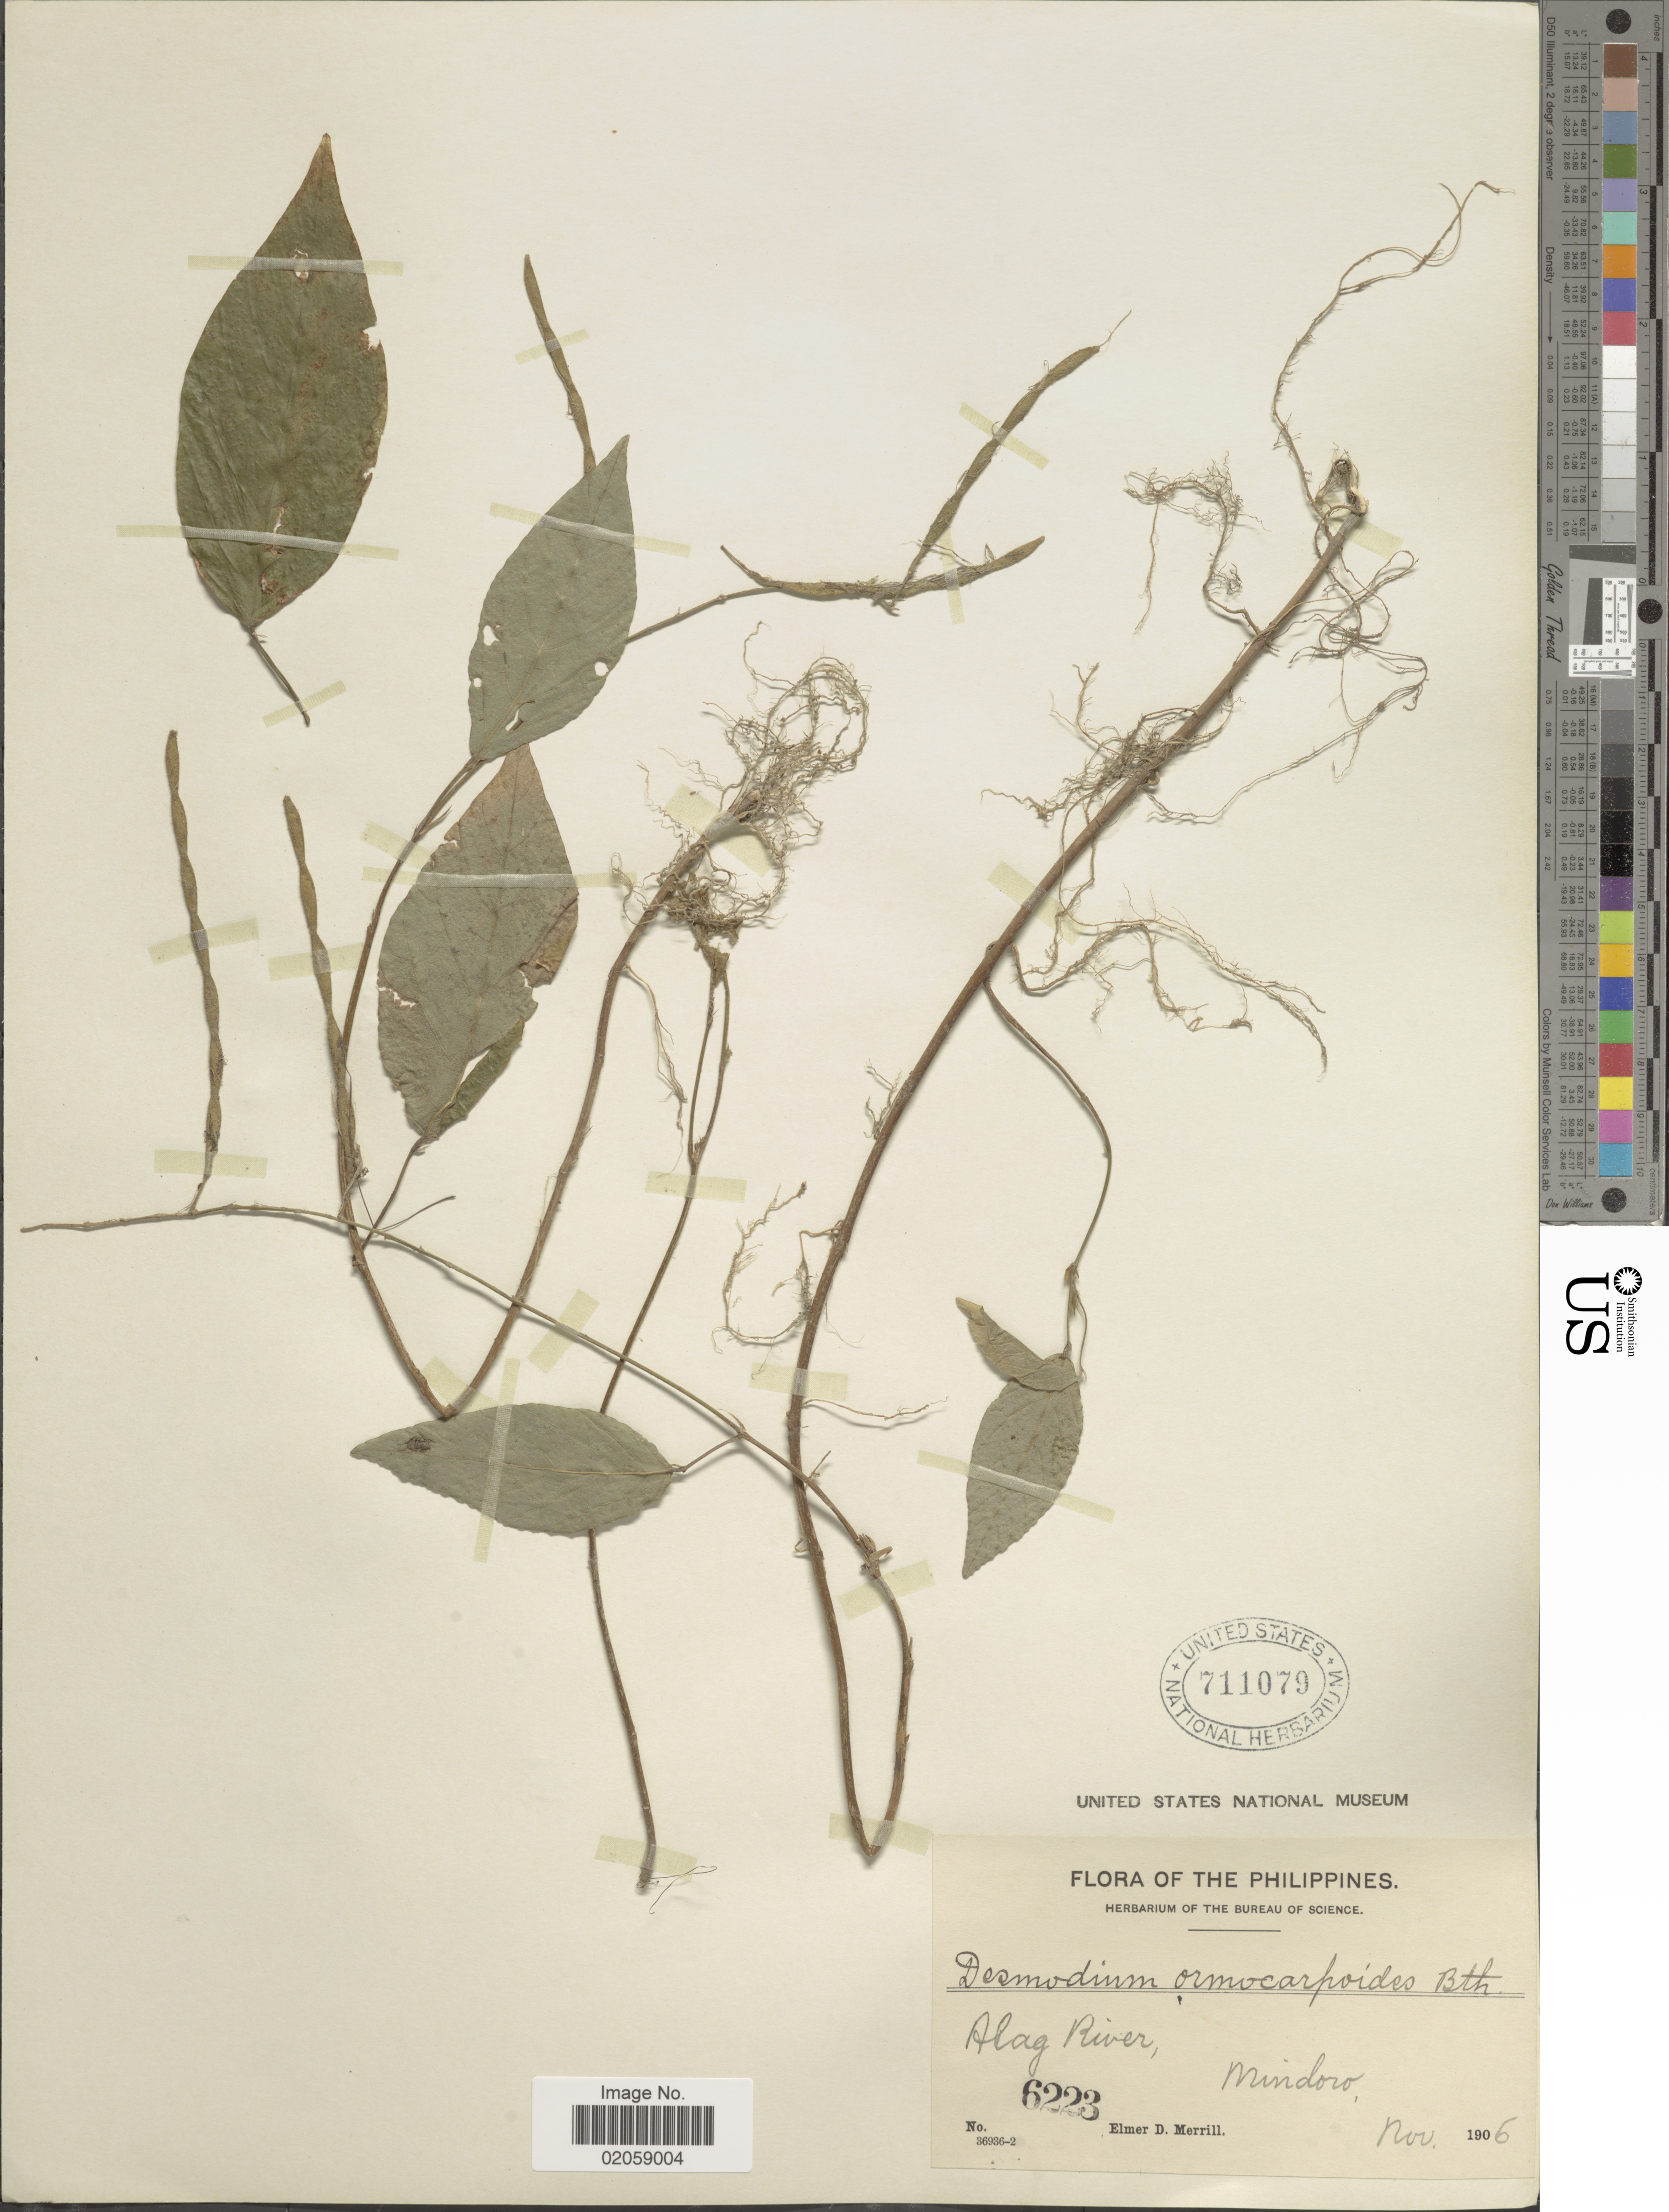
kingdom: Plantae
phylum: Tracheophyta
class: Magnoliopsida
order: Fabales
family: Fabaceae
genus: Hanslia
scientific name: Hanslia ormocarpoides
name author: (DC.) H. Ohashi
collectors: E. D. Merrill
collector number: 6223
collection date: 1906-11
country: Philippines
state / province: Mimaropa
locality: Alag River, Mindoro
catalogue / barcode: US 711079